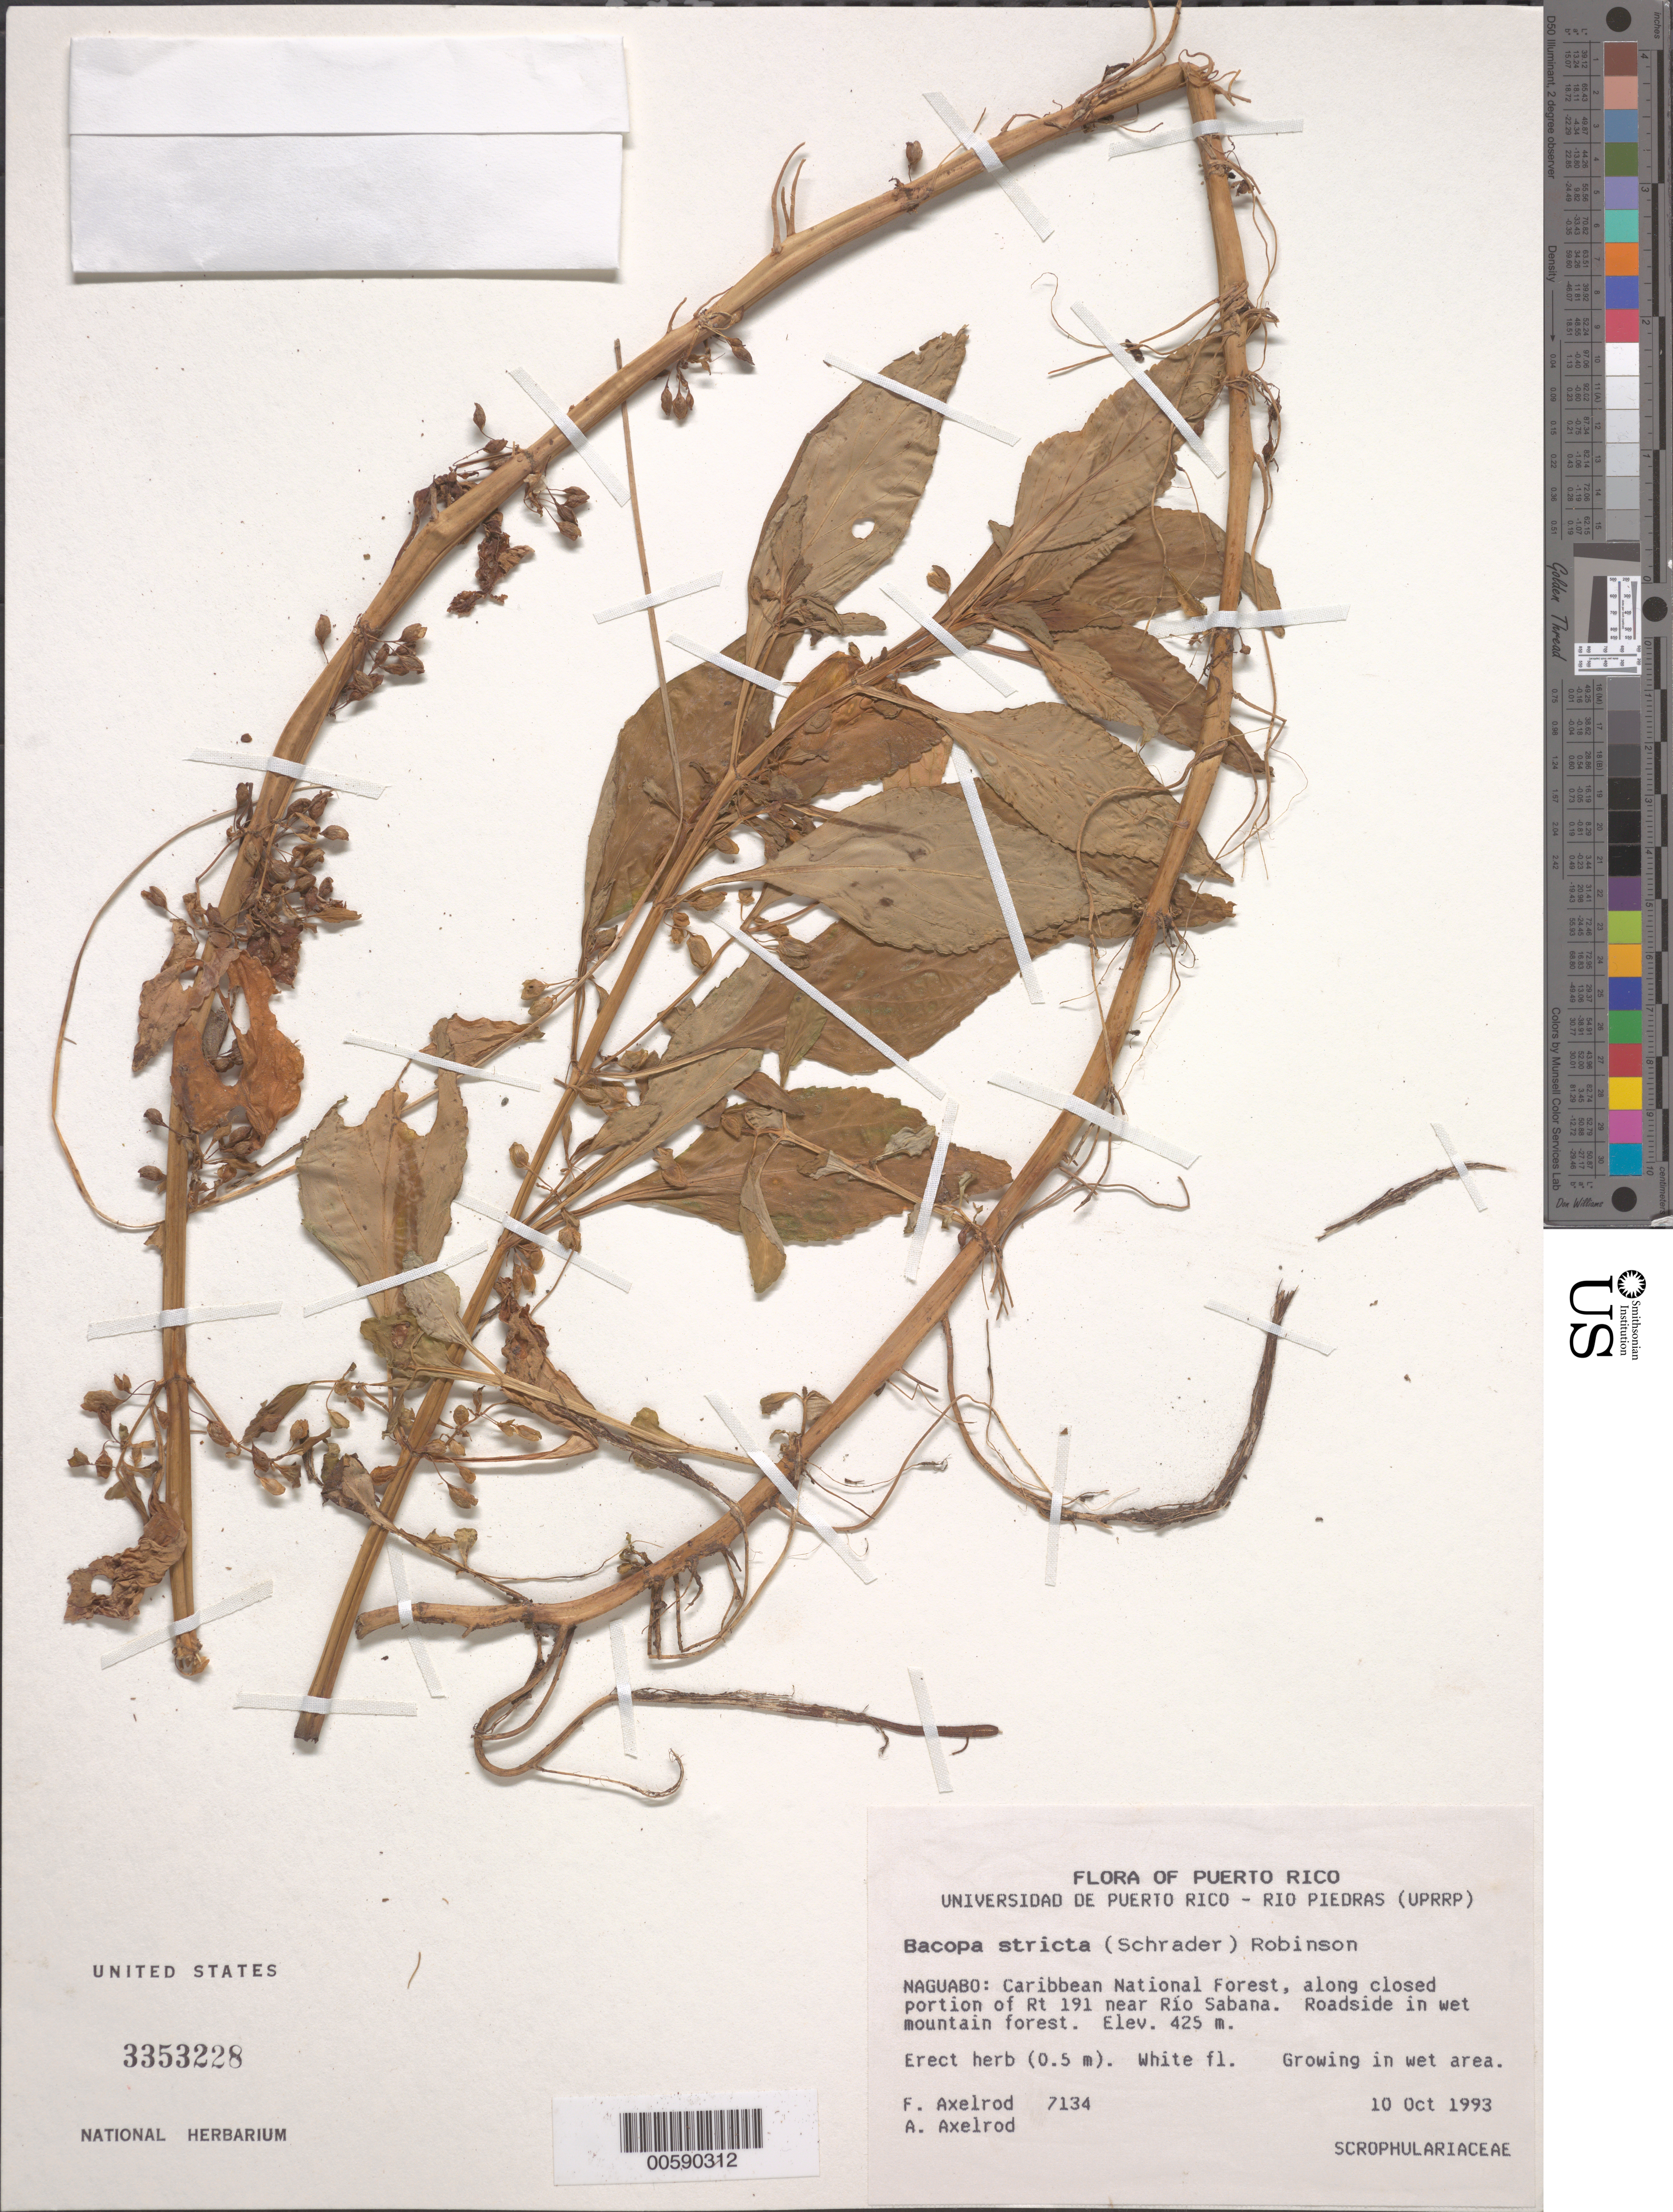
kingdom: Plantae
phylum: Tracheophyta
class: Magnoliopsida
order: Lamiales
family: Plantaginaceae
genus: Bacopa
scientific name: Bacopa stricta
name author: (Schrad.) B.L. Rob.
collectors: F. S. Axelrod & A. Axelrod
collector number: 7134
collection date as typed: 10 Oct 1993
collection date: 1993-10-10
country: Puerto Rico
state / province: Naguabo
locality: Naguabo: Caribbean National Forest, along closed portion of Rt. 191 near Río Sabana.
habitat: Roadside in wet mountain forest.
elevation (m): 425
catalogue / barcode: US 3353228